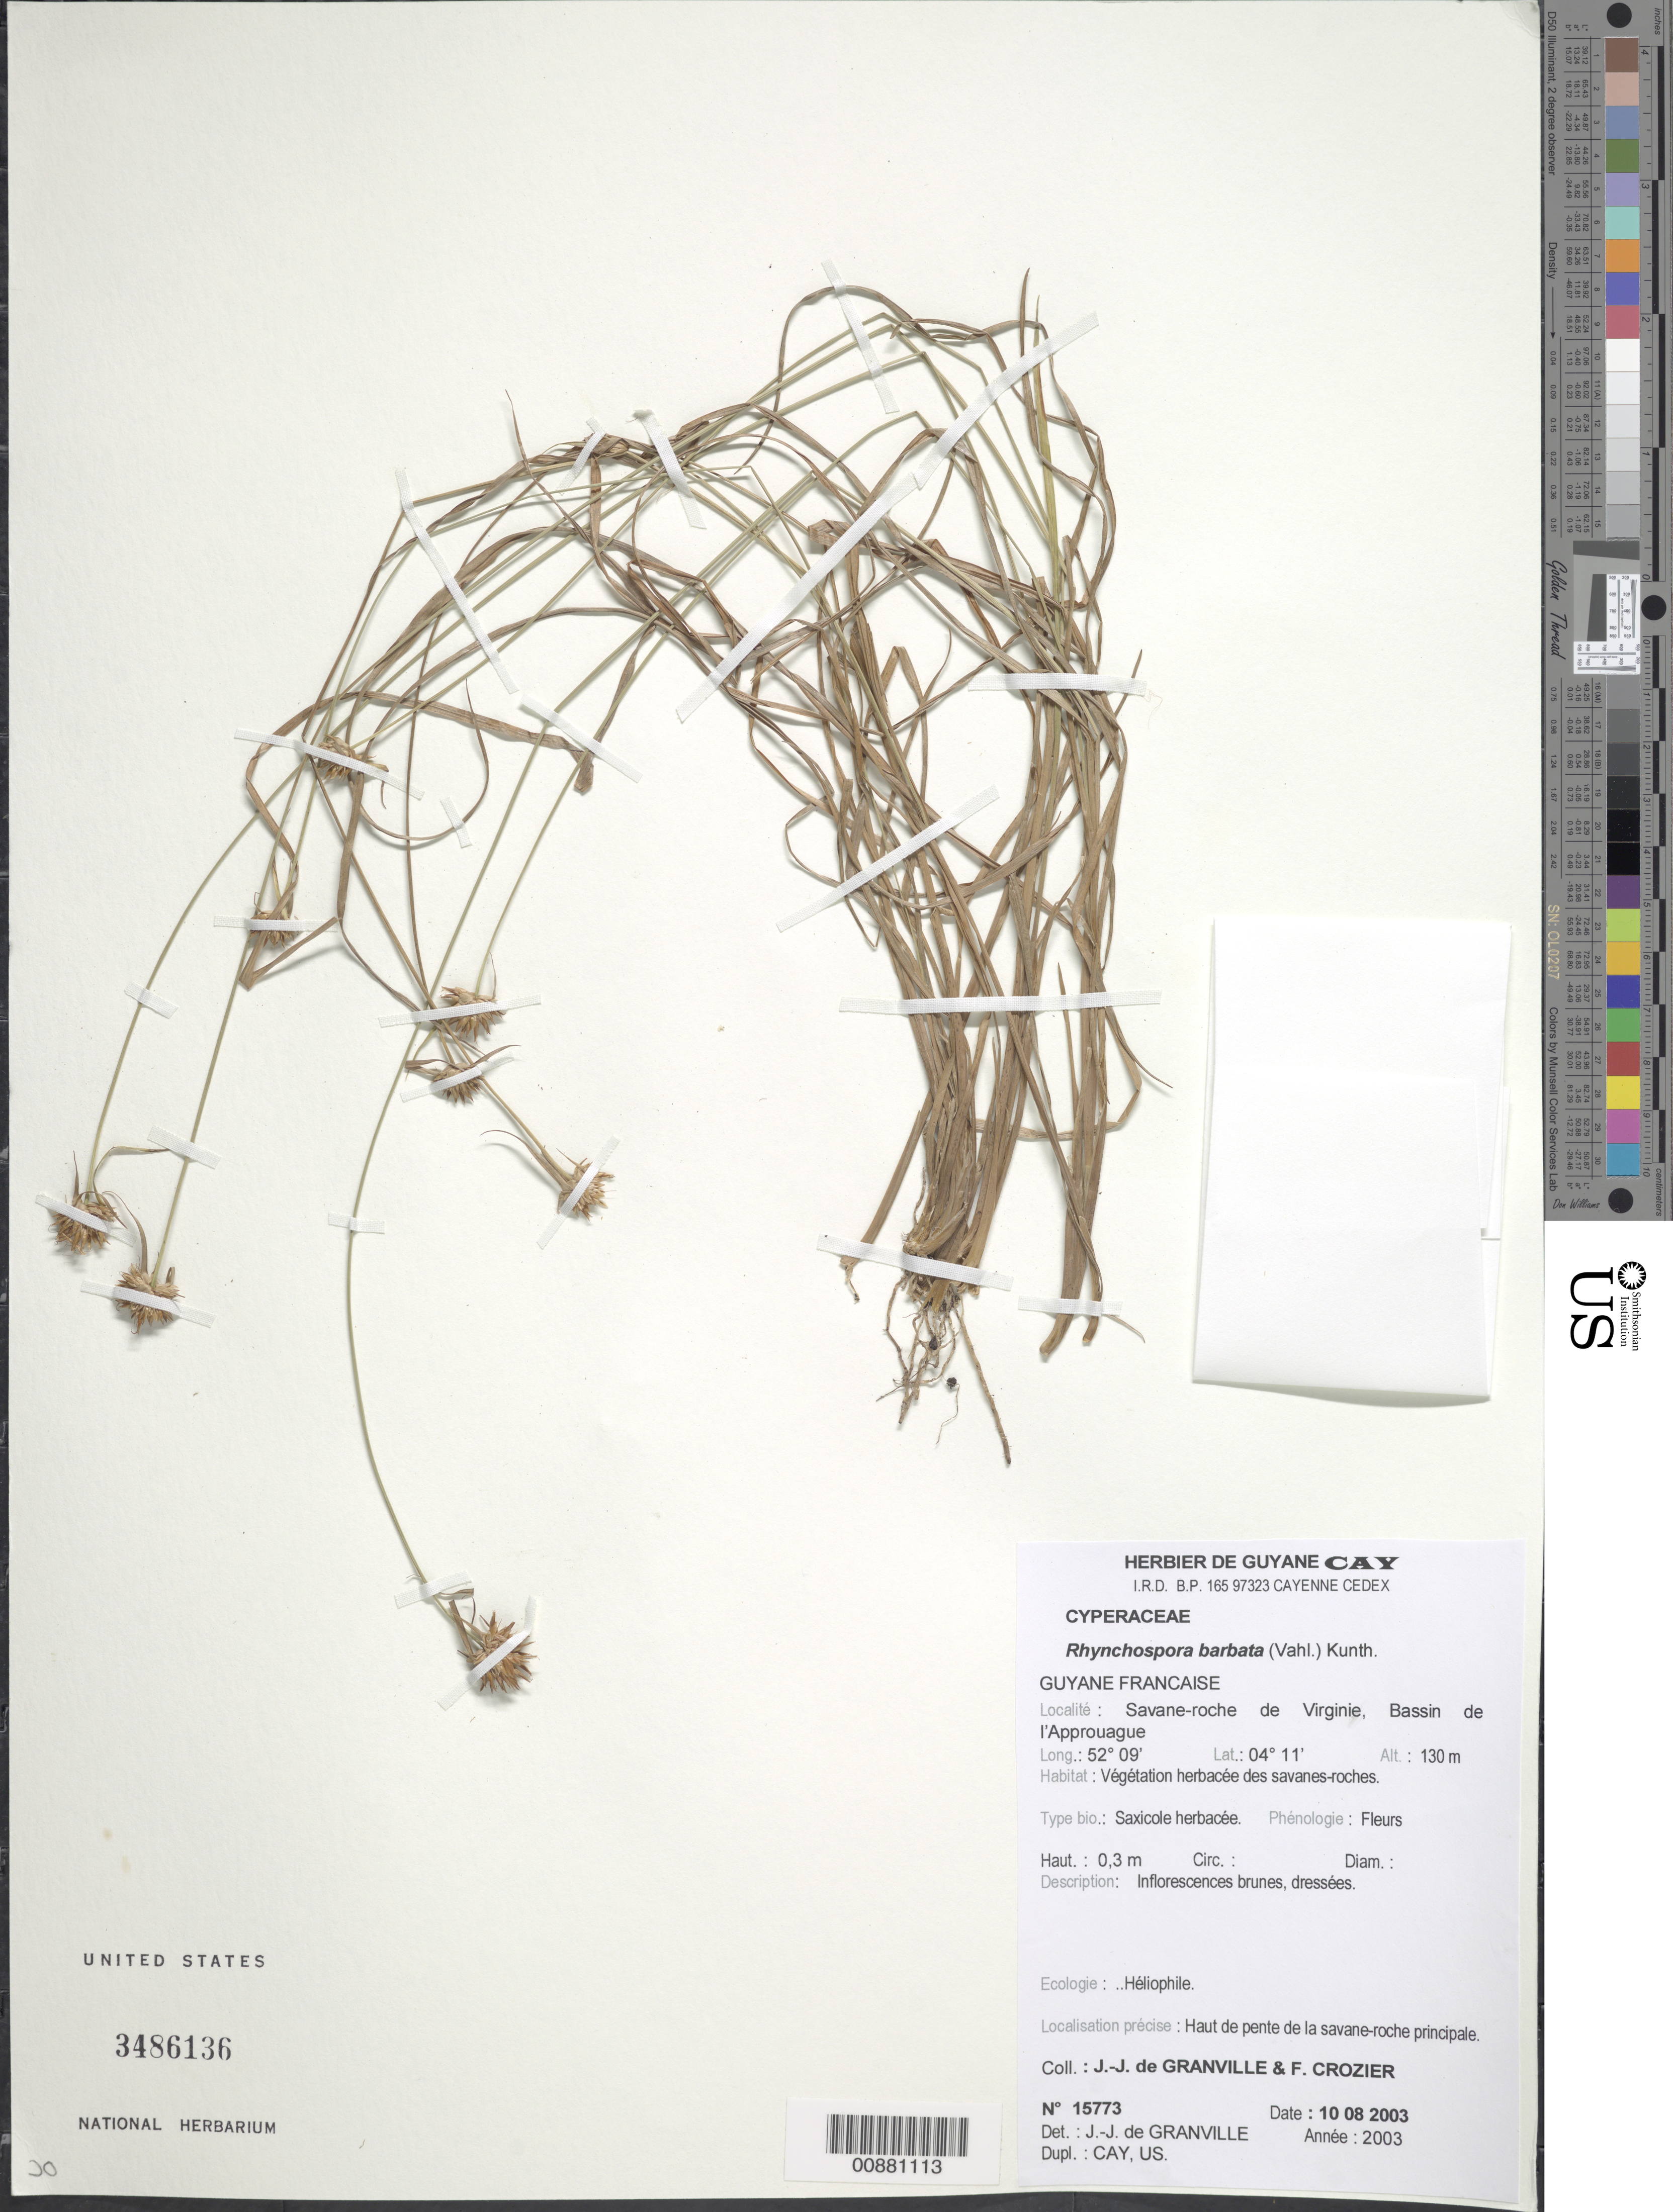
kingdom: Plantae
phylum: Tracheophyta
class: Liliopsida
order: Poales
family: Cyperaceae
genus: Rhynchospora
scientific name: Rhynchospora barbata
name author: (Vahl) Kunth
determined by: Alves, K.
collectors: J.-J. de Granville & F. Crozier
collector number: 15773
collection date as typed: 10-Aug-03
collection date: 2003-08-10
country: French Guiana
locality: Savane-roche de Virginie, Bassin de l'Approuague; haut de pente de la savane-roche principale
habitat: Végétation herbacée des savanes-roches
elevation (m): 130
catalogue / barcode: US 3486136